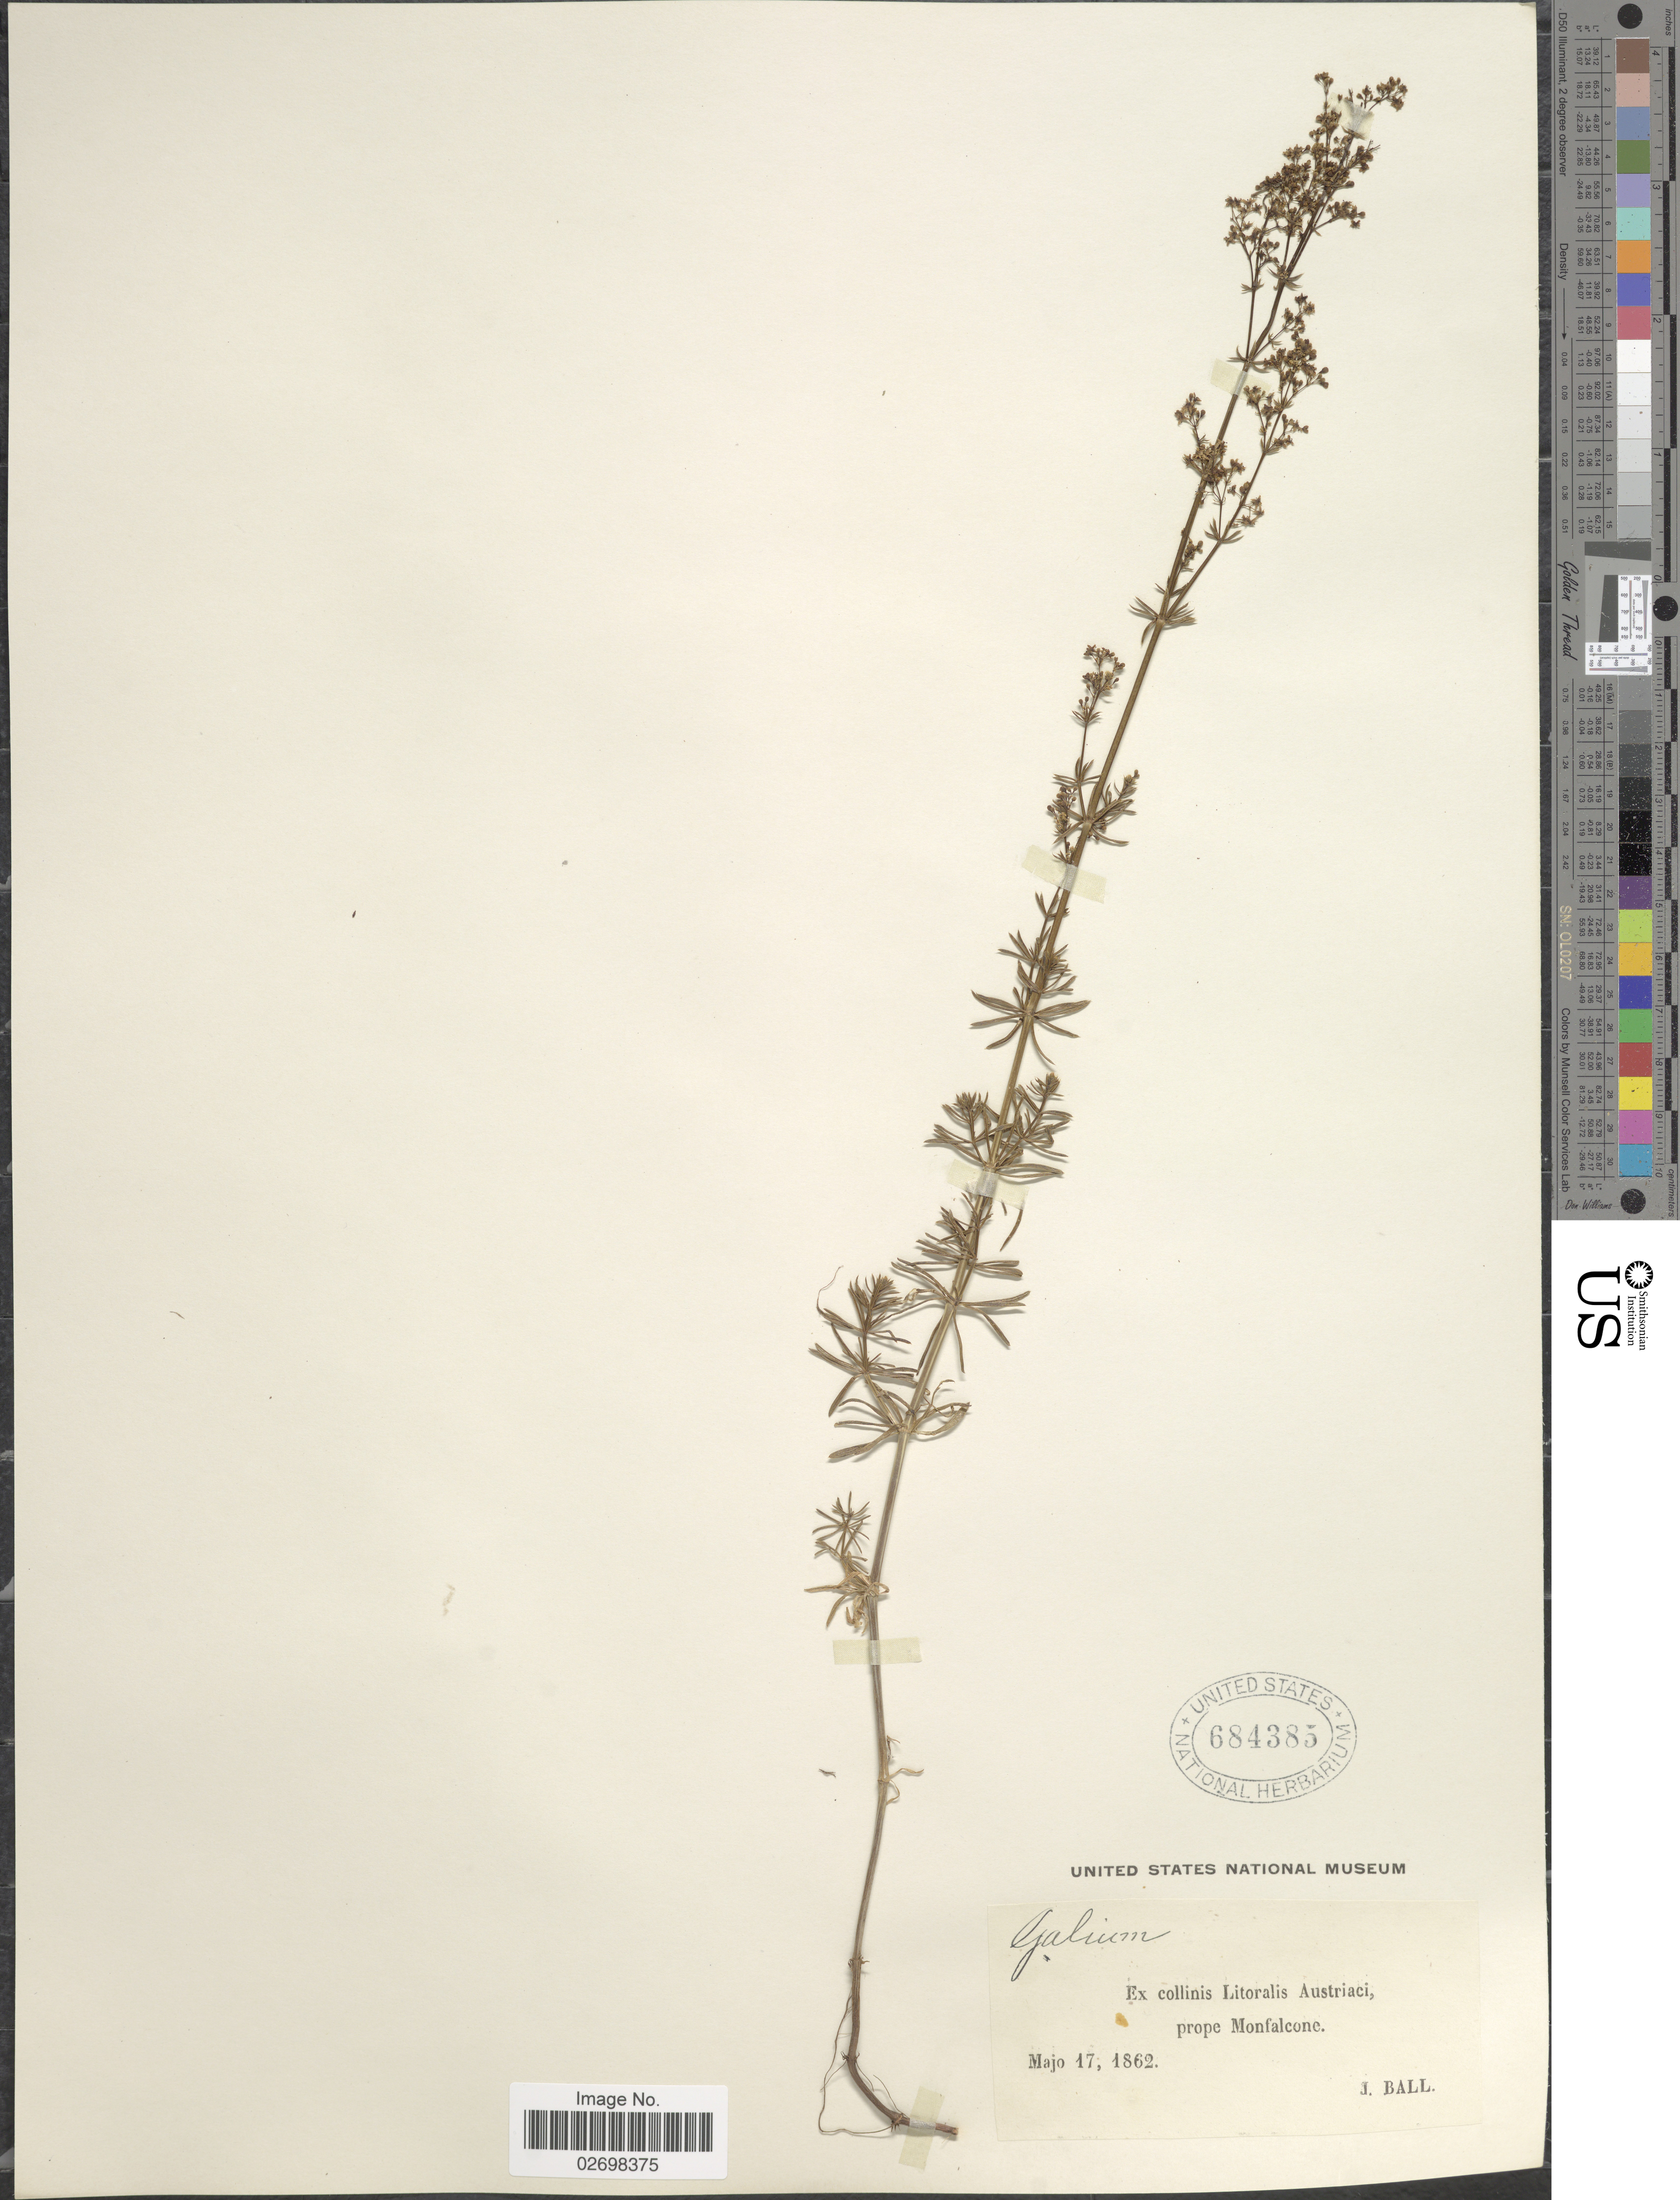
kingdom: Plantae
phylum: Tracheophyta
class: Magnoliopsida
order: Gentianales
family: Rubiaceae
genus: Galium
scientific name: Galium sp.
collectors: J. Ball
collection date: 1862-05-17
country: Italy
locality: Collinis Litoralis Austriaci, prope Monfalcone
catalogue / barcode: US 684385